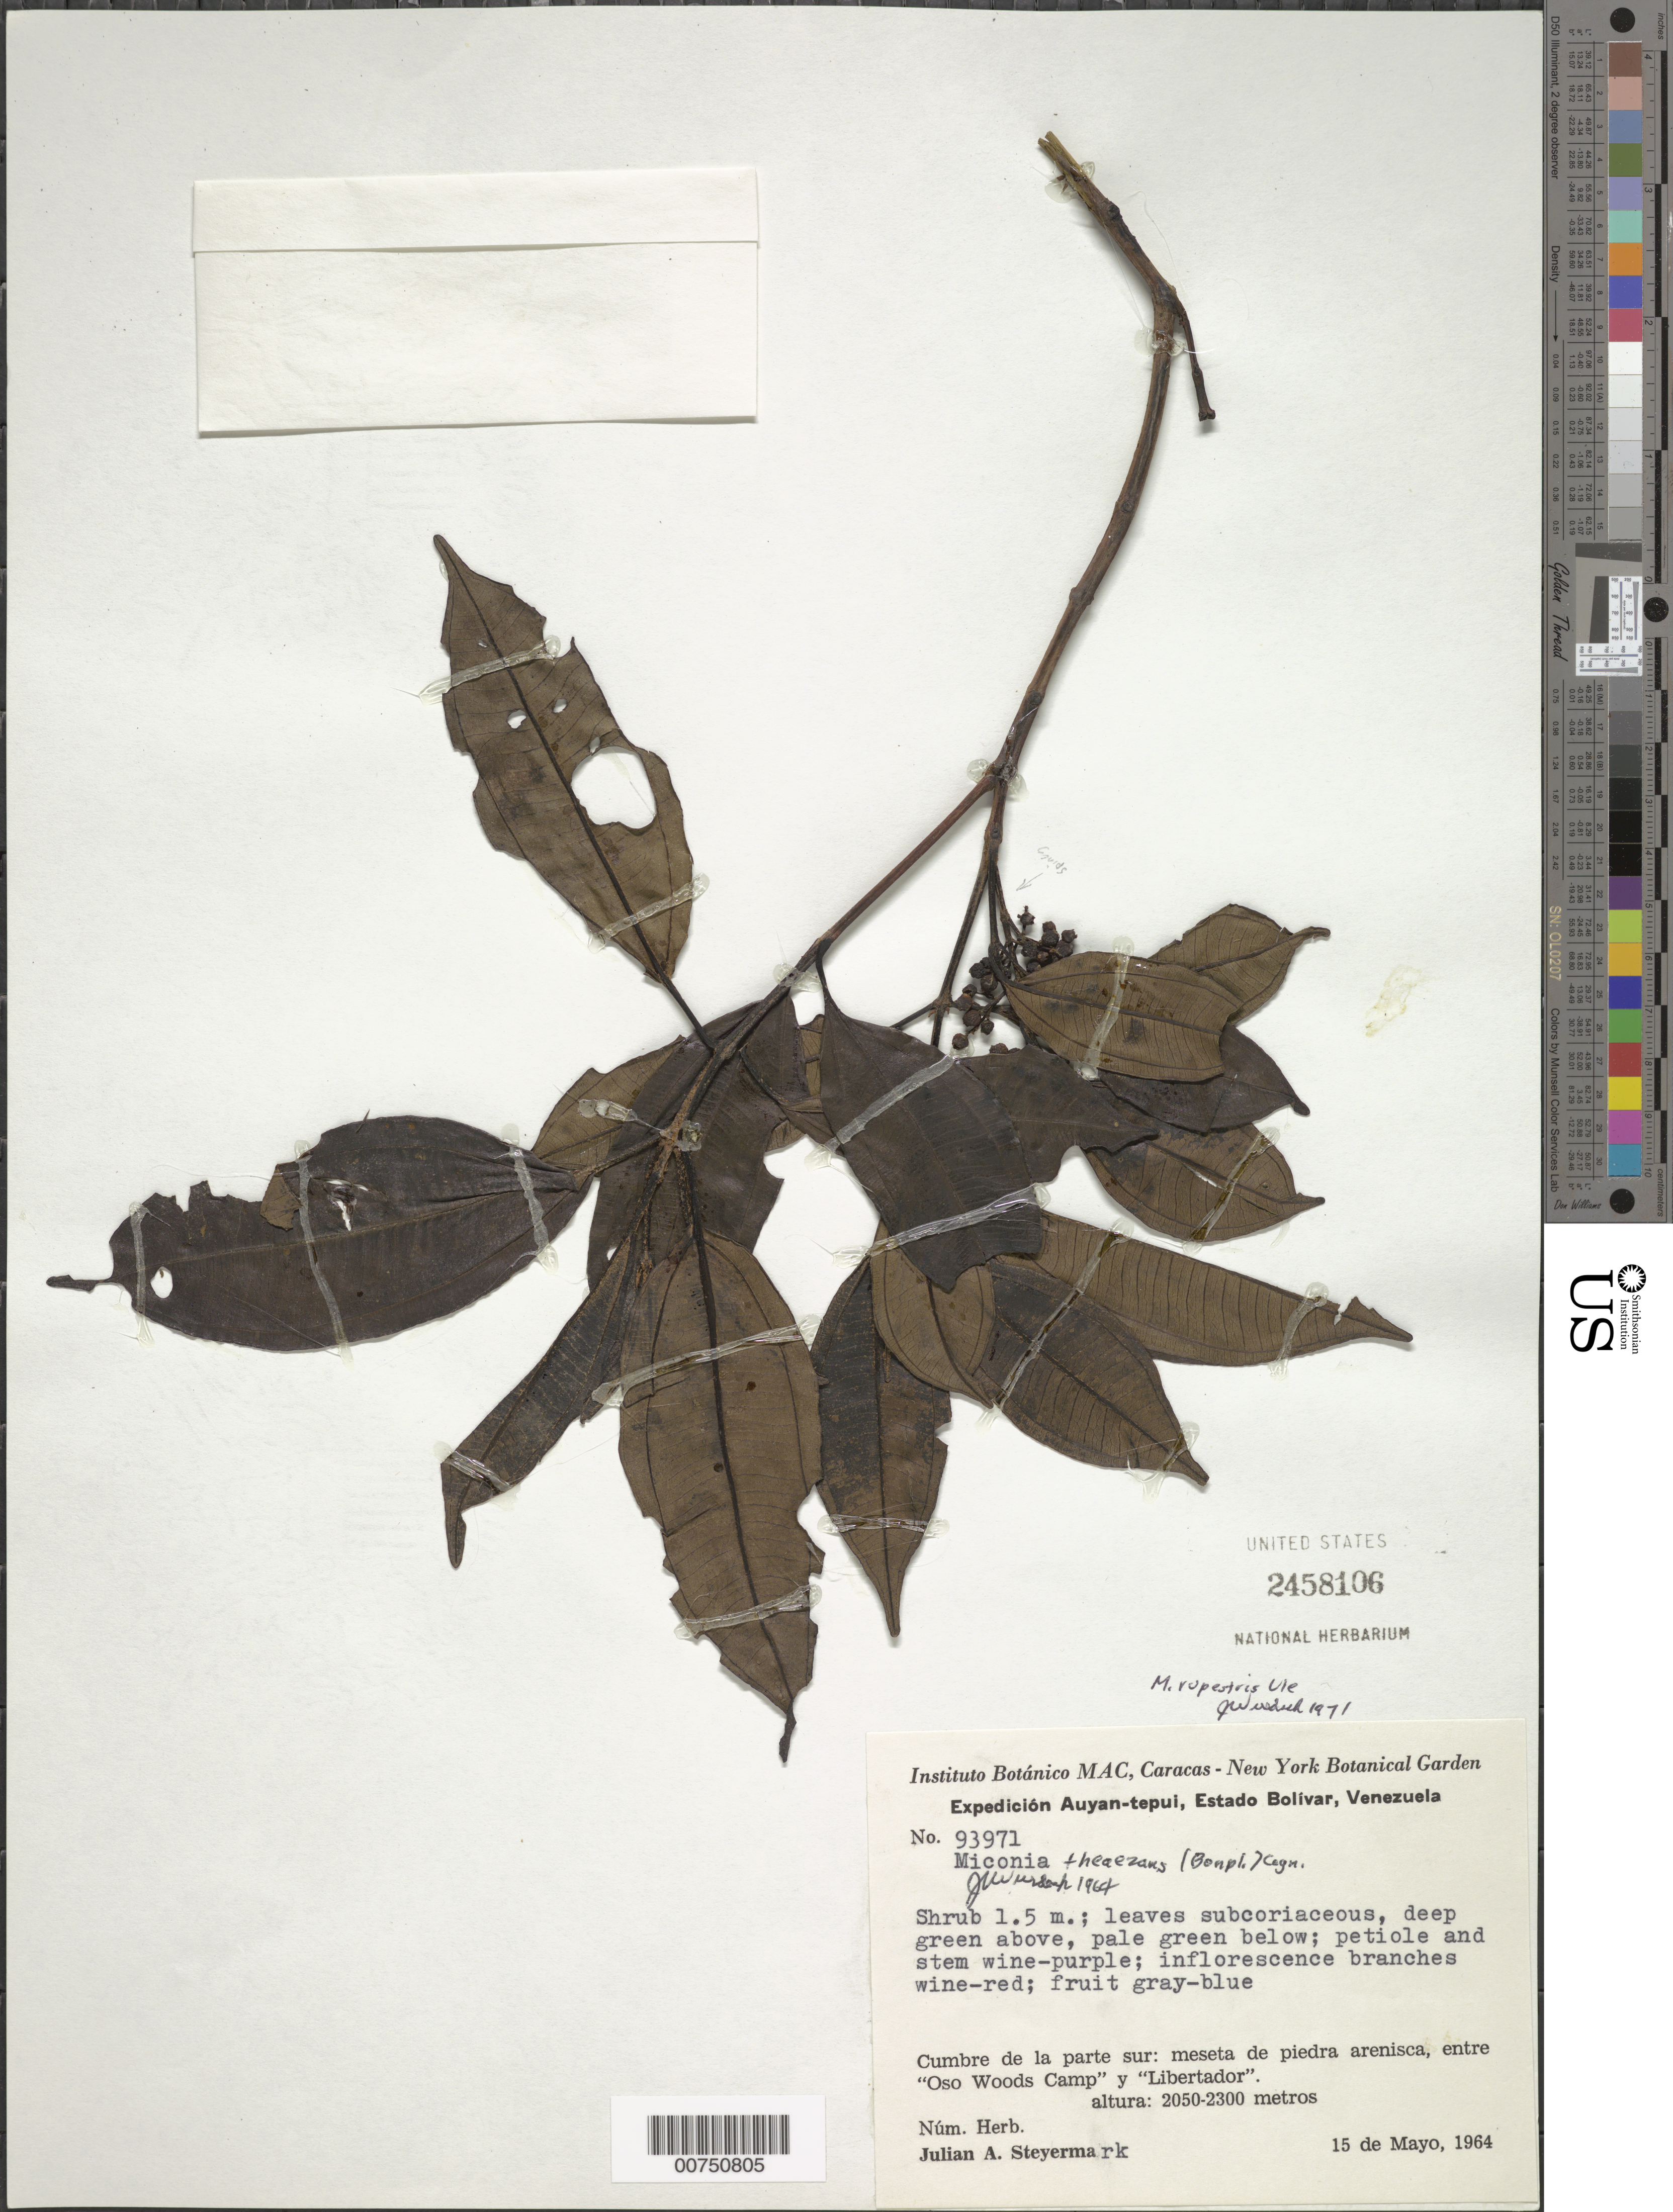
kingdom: Plantae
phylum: Tracheophyta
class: Magnoliopsida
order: Myrtales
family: Melastomataceae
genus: Miconia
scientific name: Miconia rupestris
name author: Ule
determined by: Wurdack, John J., (US), US (UNITED STATES)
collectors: J. Steyermark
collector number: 93971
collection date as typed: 15-May-64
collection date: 1964-05-15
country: Venezuela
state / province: Bolívar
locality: Auyan-tepuí, entre Oso Woods Camp y El Libertador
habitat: Meseta de piedra arenisca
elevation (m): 2050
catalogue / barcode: US 2458106